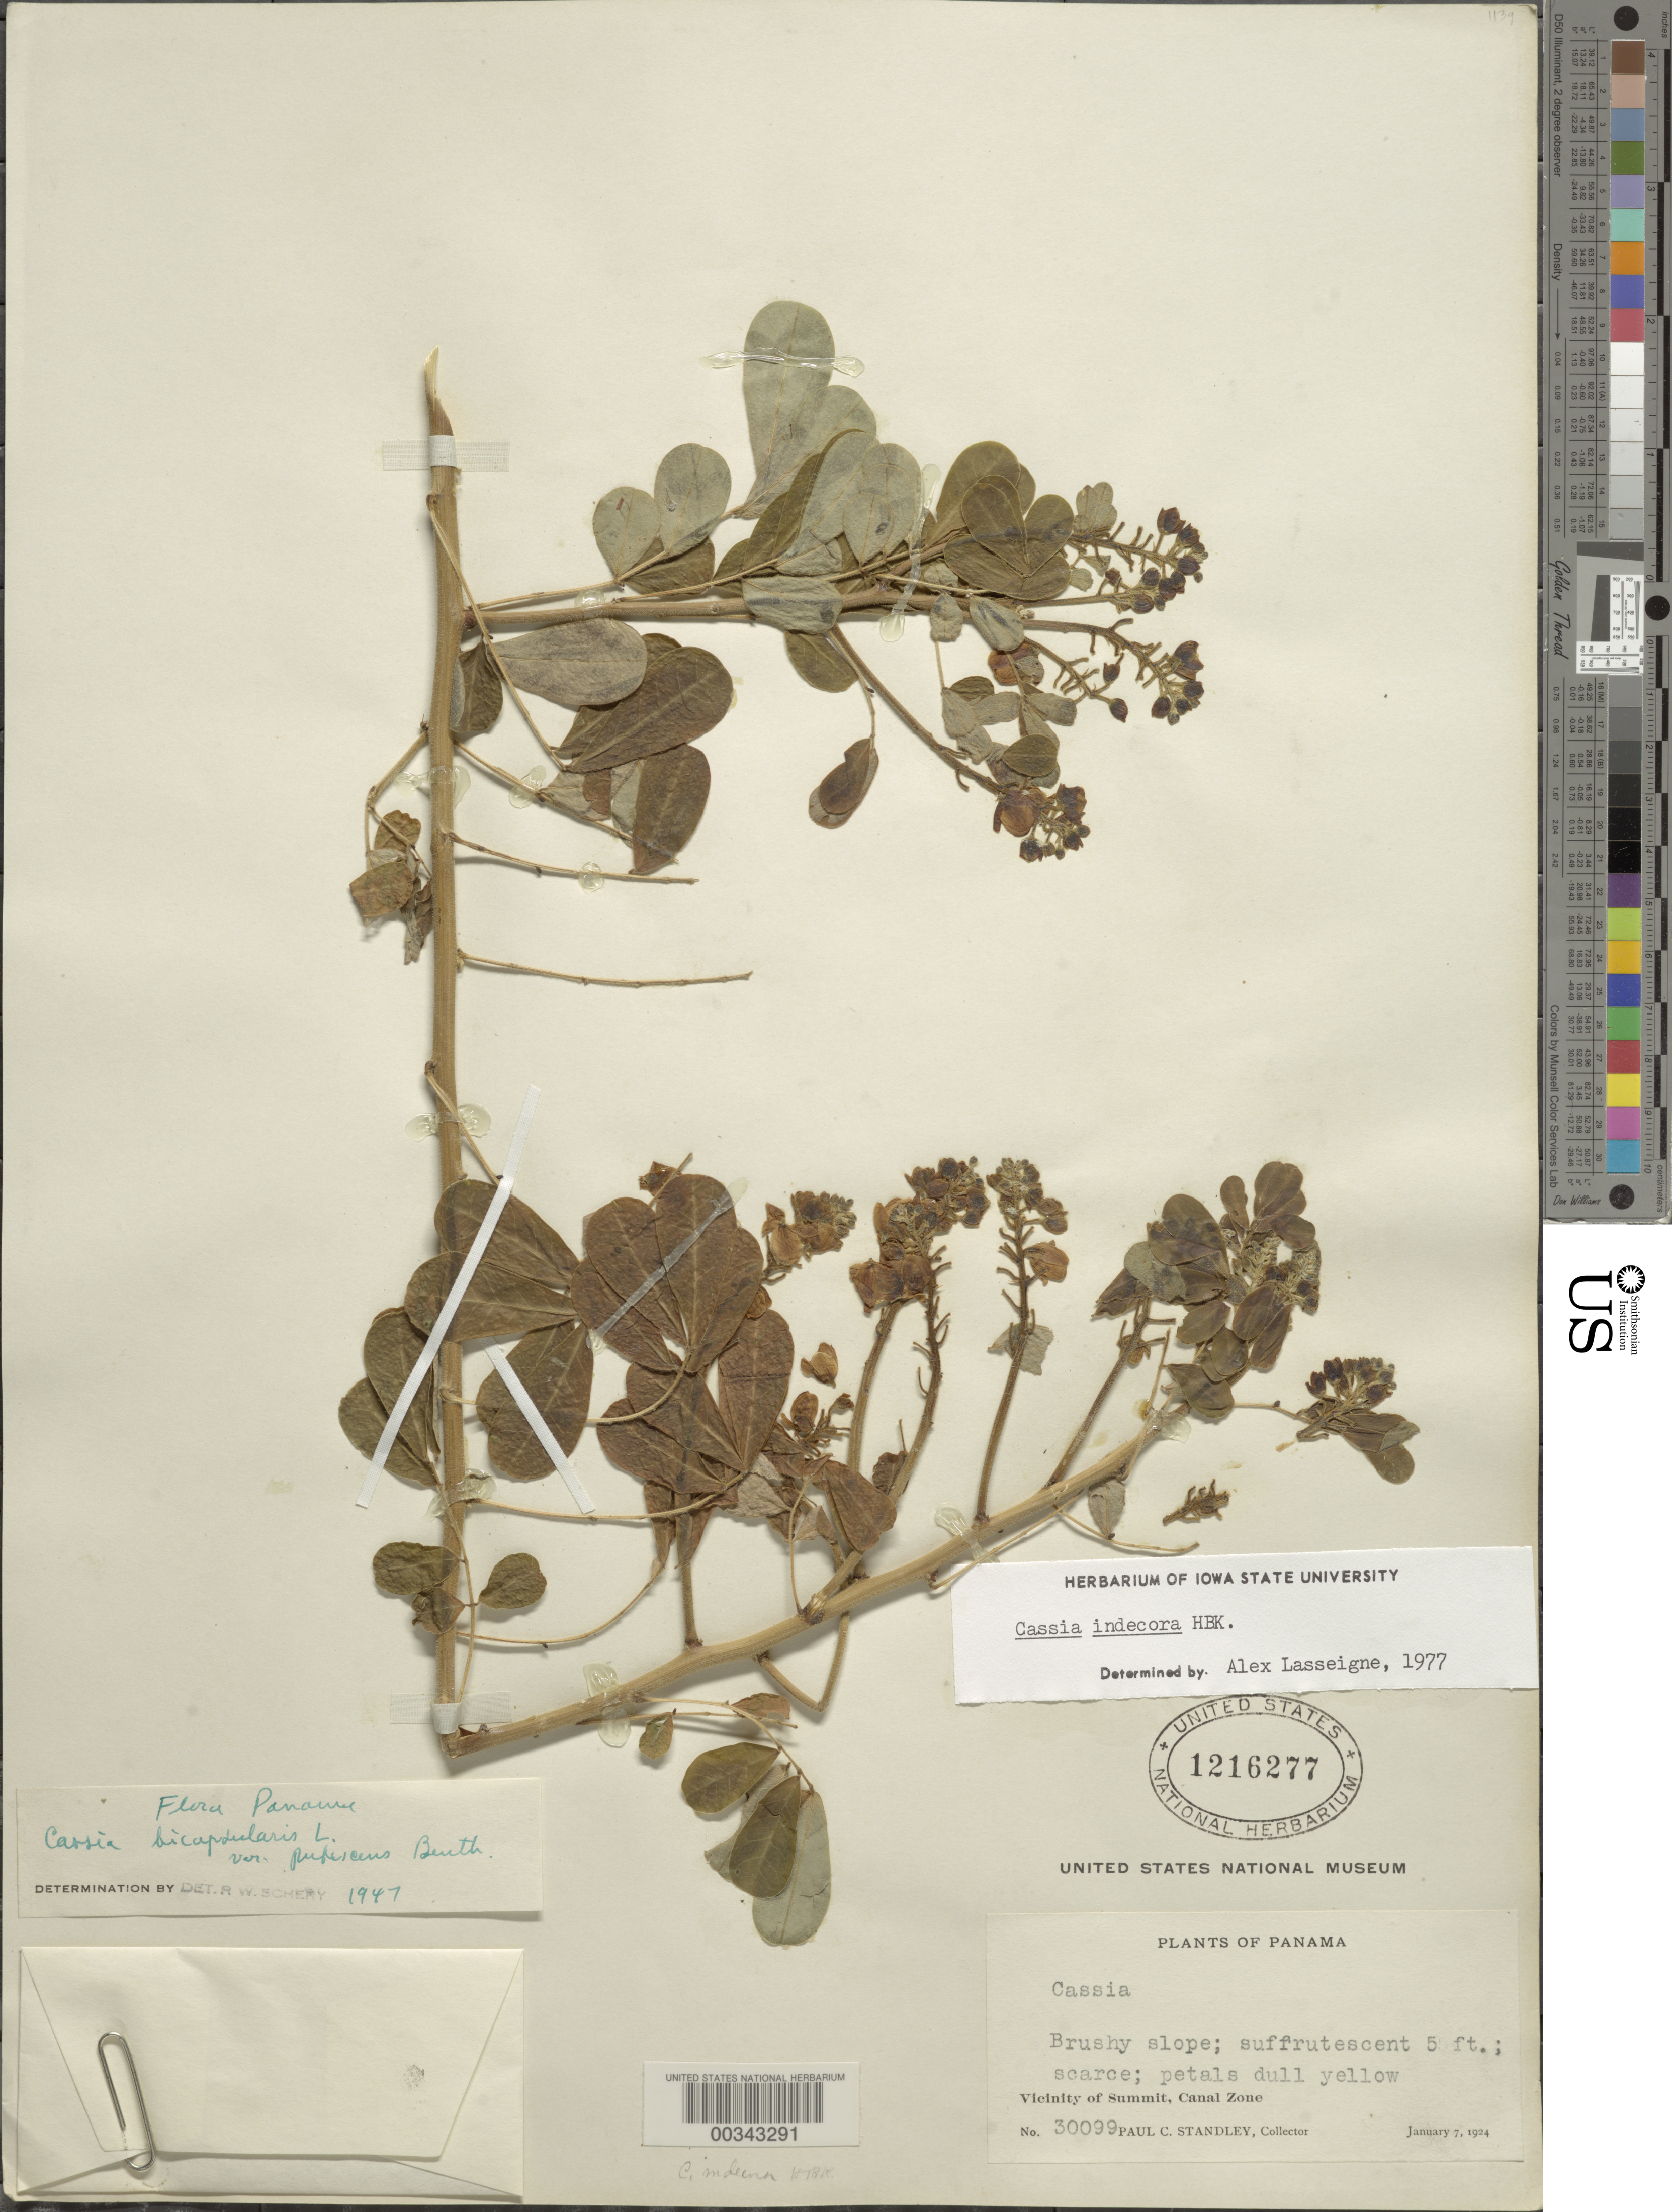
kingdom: Plantae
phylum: Tracheophyta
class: Magnoliopsida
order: Fabales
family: Fabaceae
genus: Senna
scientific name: Senna pendula var. advena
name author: (Vogel) H.S. Irwin & Barneby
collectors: P. C. Standley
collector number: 30099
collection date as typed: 07 Jan 1924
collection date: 1924-01-07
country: Panama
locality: Vicinity of Summit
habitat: Brushy slope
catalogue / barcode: US 1216277